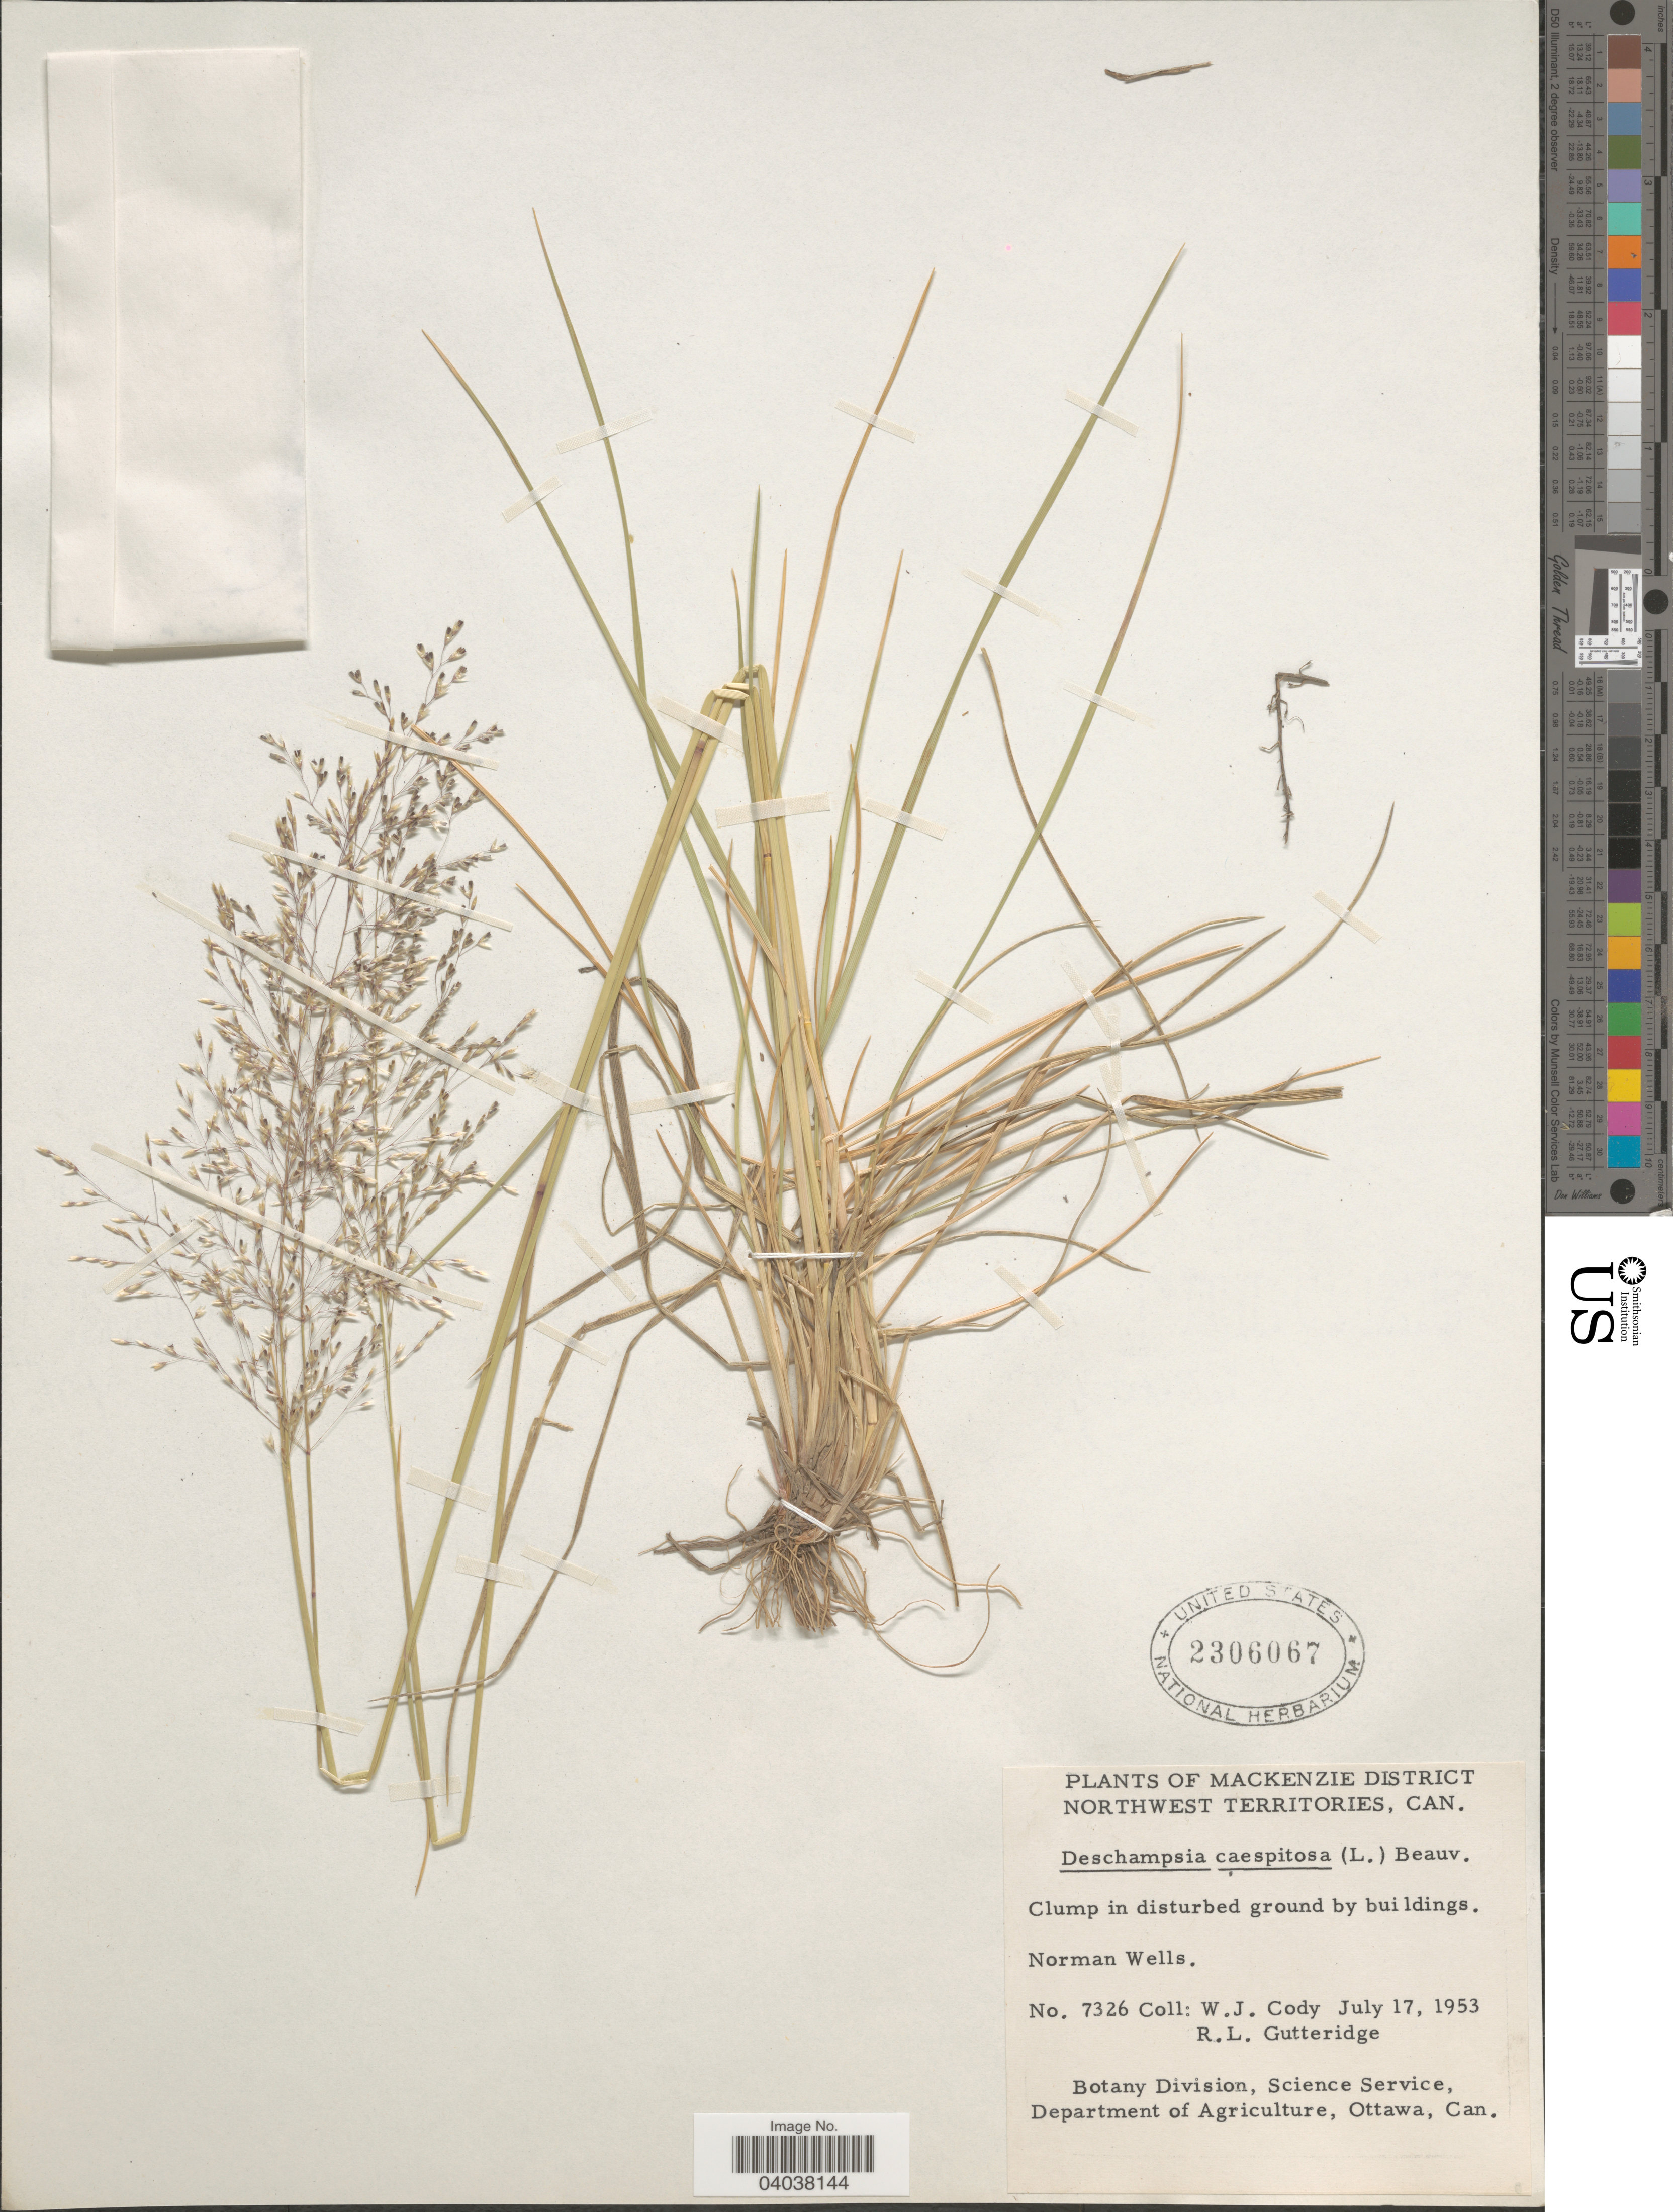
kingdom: Plantae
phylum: Tracheophyta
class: Liliopsida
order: Poales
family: Poaceae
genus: Deschampsia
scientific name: Deschampsia cespitosa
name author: (L.) P. Beauv.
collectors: W. Cody & R. Gutteridge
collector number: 7326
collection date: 1953-07-17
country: Canada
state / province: Northwest Territories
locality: Mackenzie District. Norman Wells.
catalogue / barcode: US 2306067